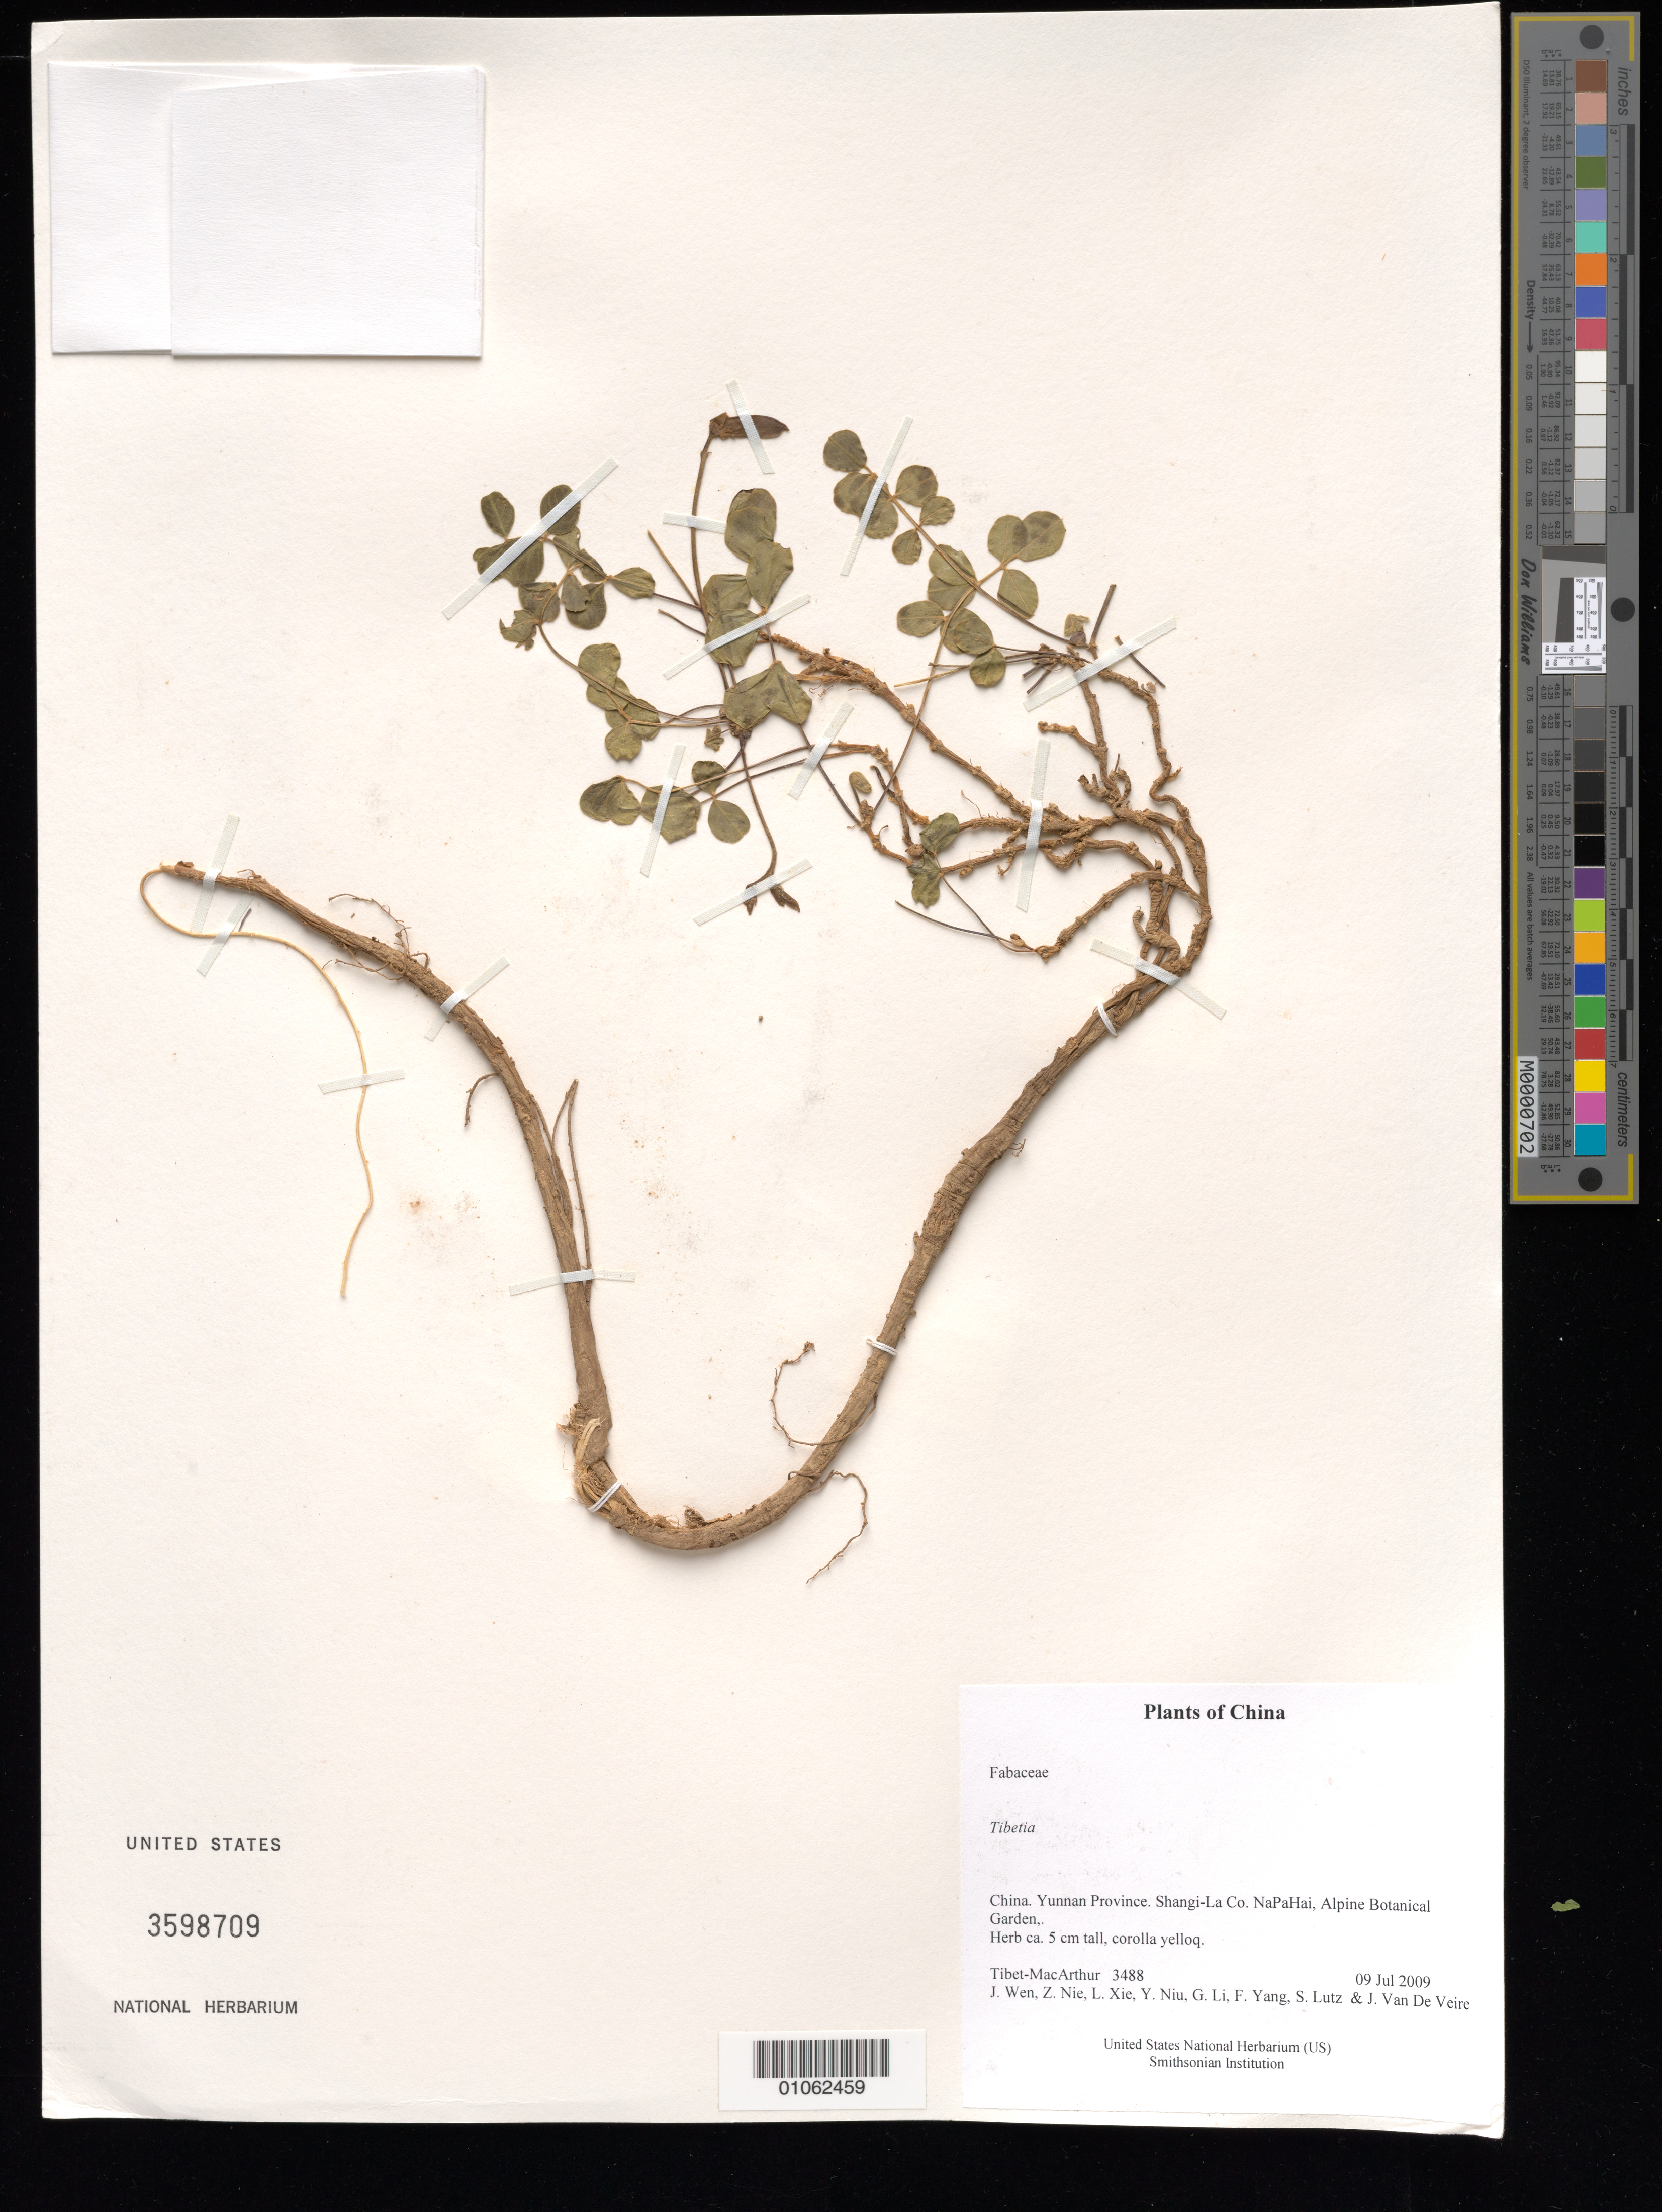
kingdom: Plantae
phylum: Tracheophyta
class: Magnoliopsida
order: Fabales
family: Fabaceae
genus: Tibetia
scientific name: Tibetia sp.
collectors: Tibet-MacArthur, J. Wen, Z. Nie, L. Xie, Y. Niu, G. Li, F. Yang, S. Lutz & J. Van De Veire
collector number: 3488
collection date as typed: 09 Jul 2009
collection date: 2009-07-09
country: China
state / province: Yunnan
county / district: Shangrila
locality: NaPaHai, Alpine Botanical Garden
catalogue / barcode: US 3598709